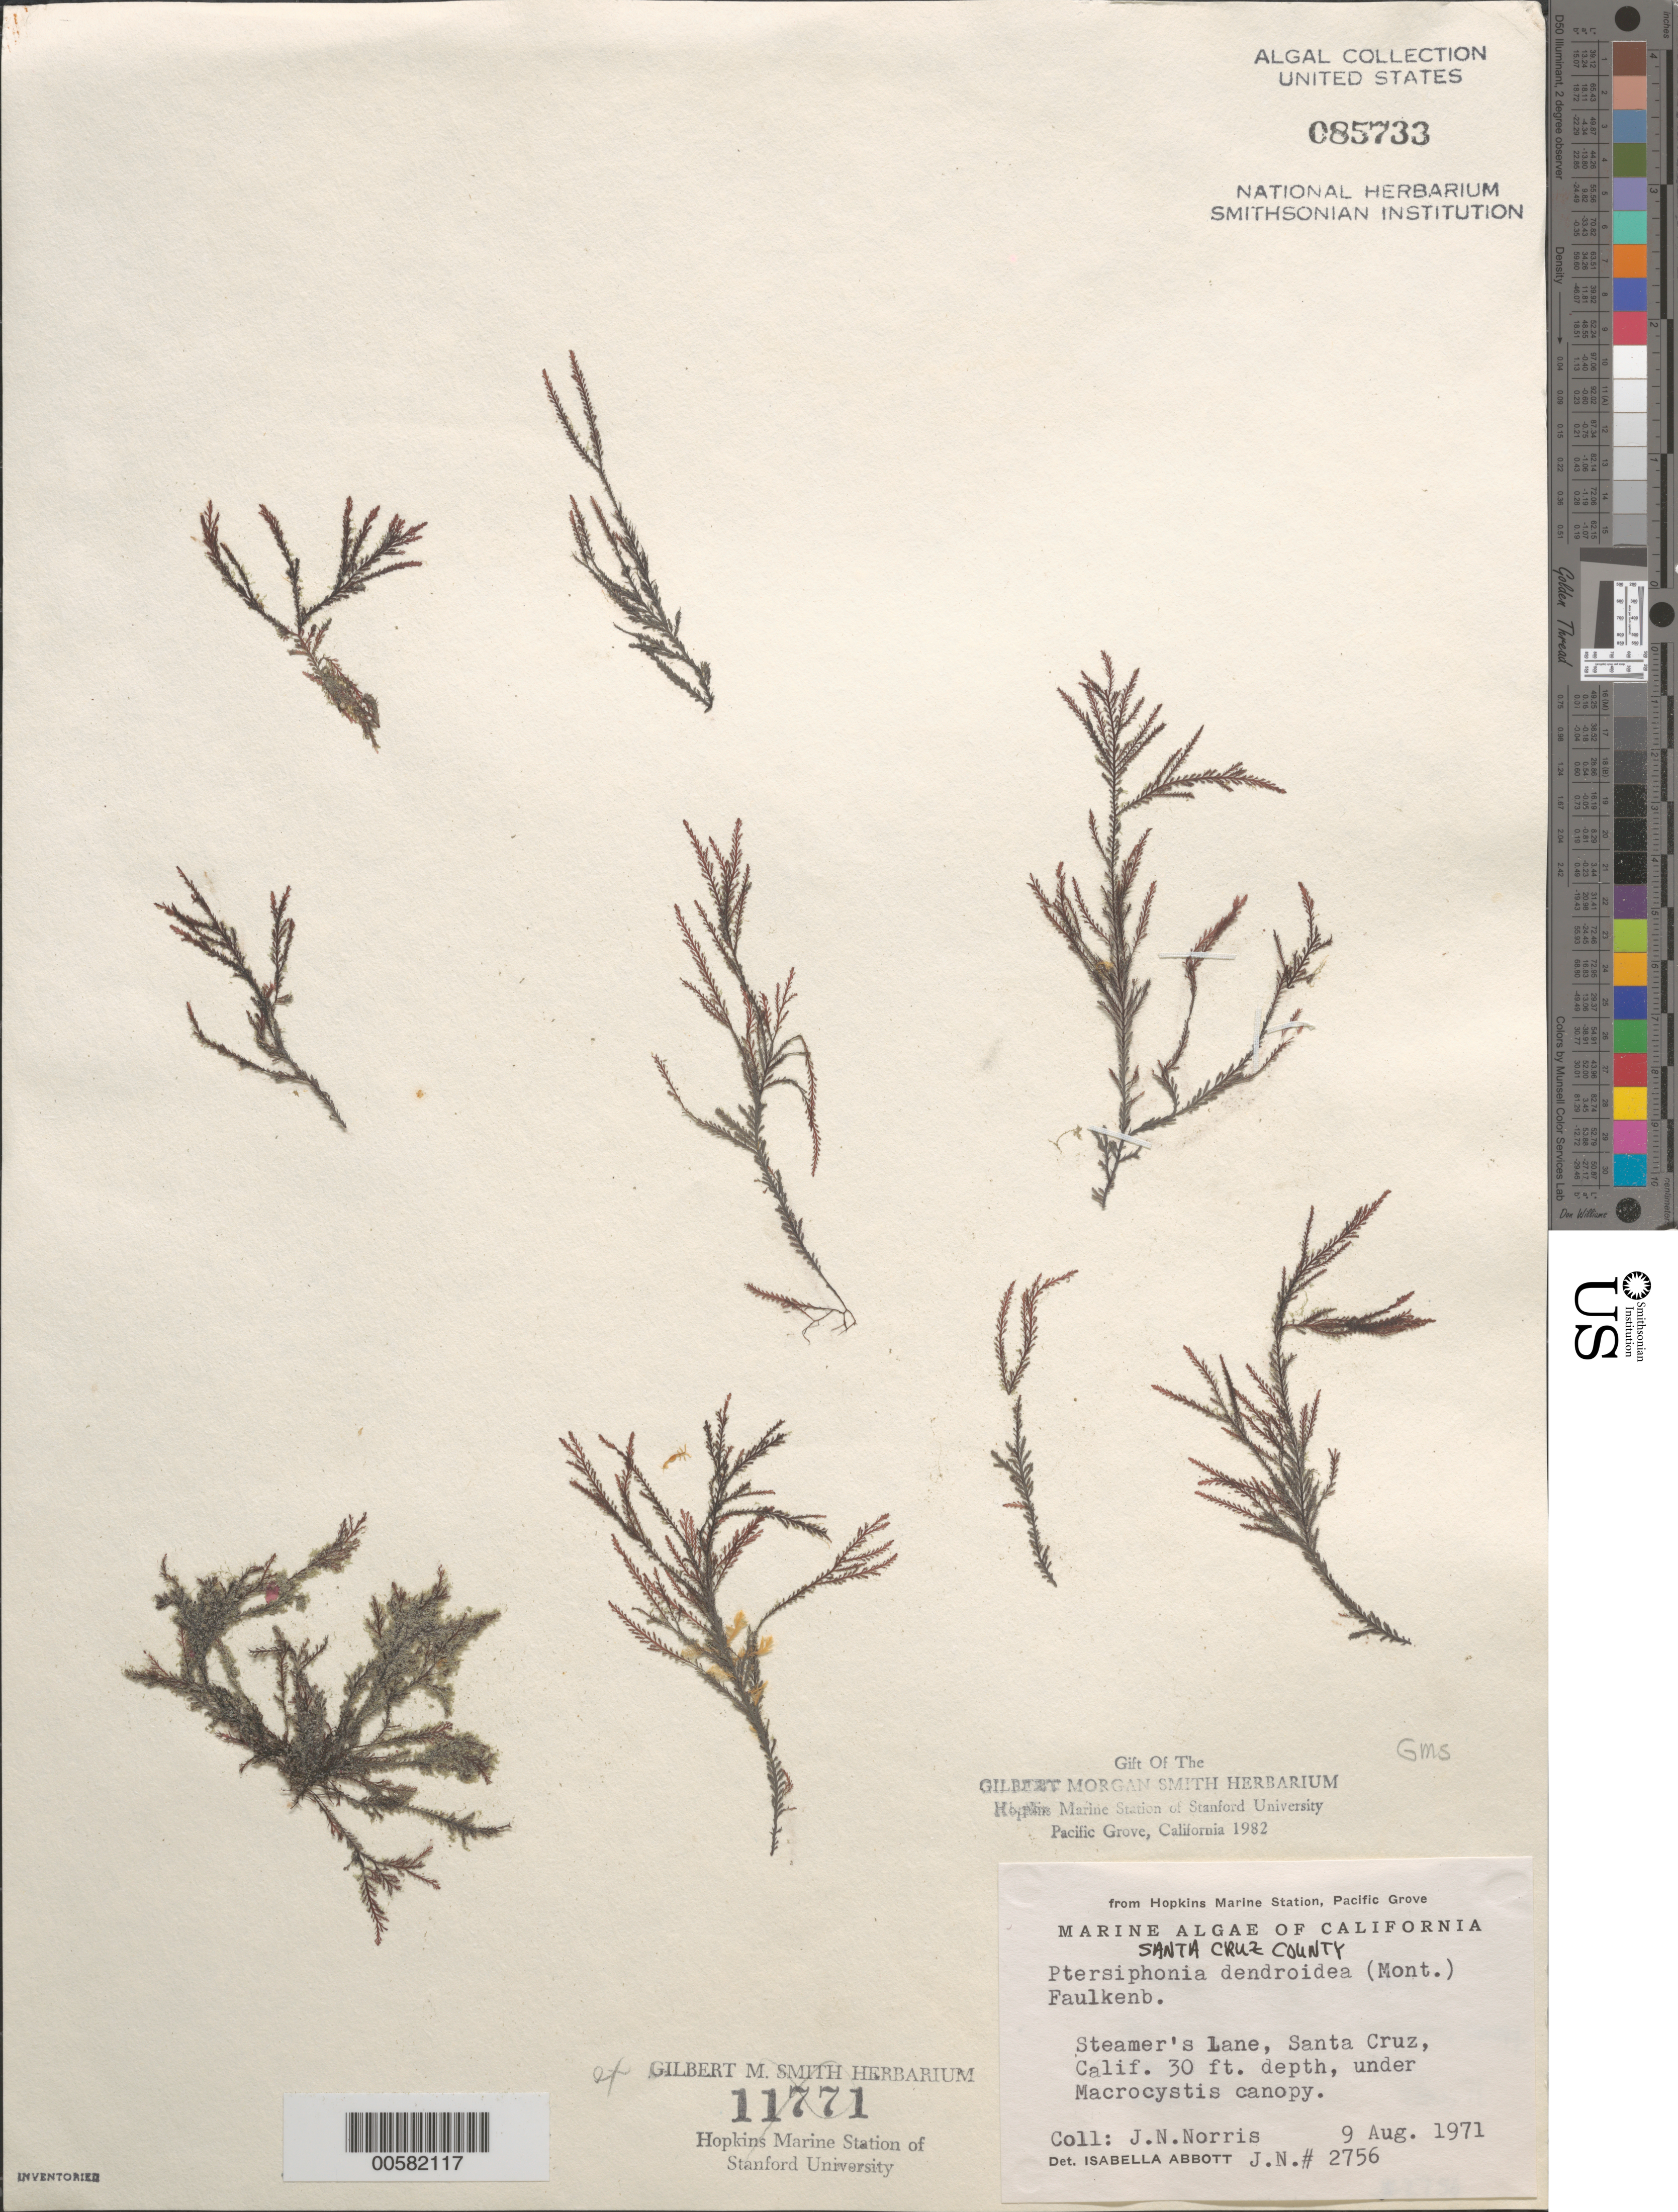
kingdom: Plantae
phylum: Rhodophyta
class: Florideophyceae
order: Ceramiales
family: Rhodomelaceae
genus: Symphyocladiella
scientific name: Symphyocladiella dendroidea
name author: (Montagne) Bustamante et al.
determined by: Algae name updating Project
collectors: J. N. Norris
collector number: JN-2756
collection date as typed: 09 Aug 1971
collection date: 1971-08-09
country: United States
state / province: California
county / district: Santa Cruz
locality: Steamer's Lane, Santa Cruz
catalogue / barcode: US 85733